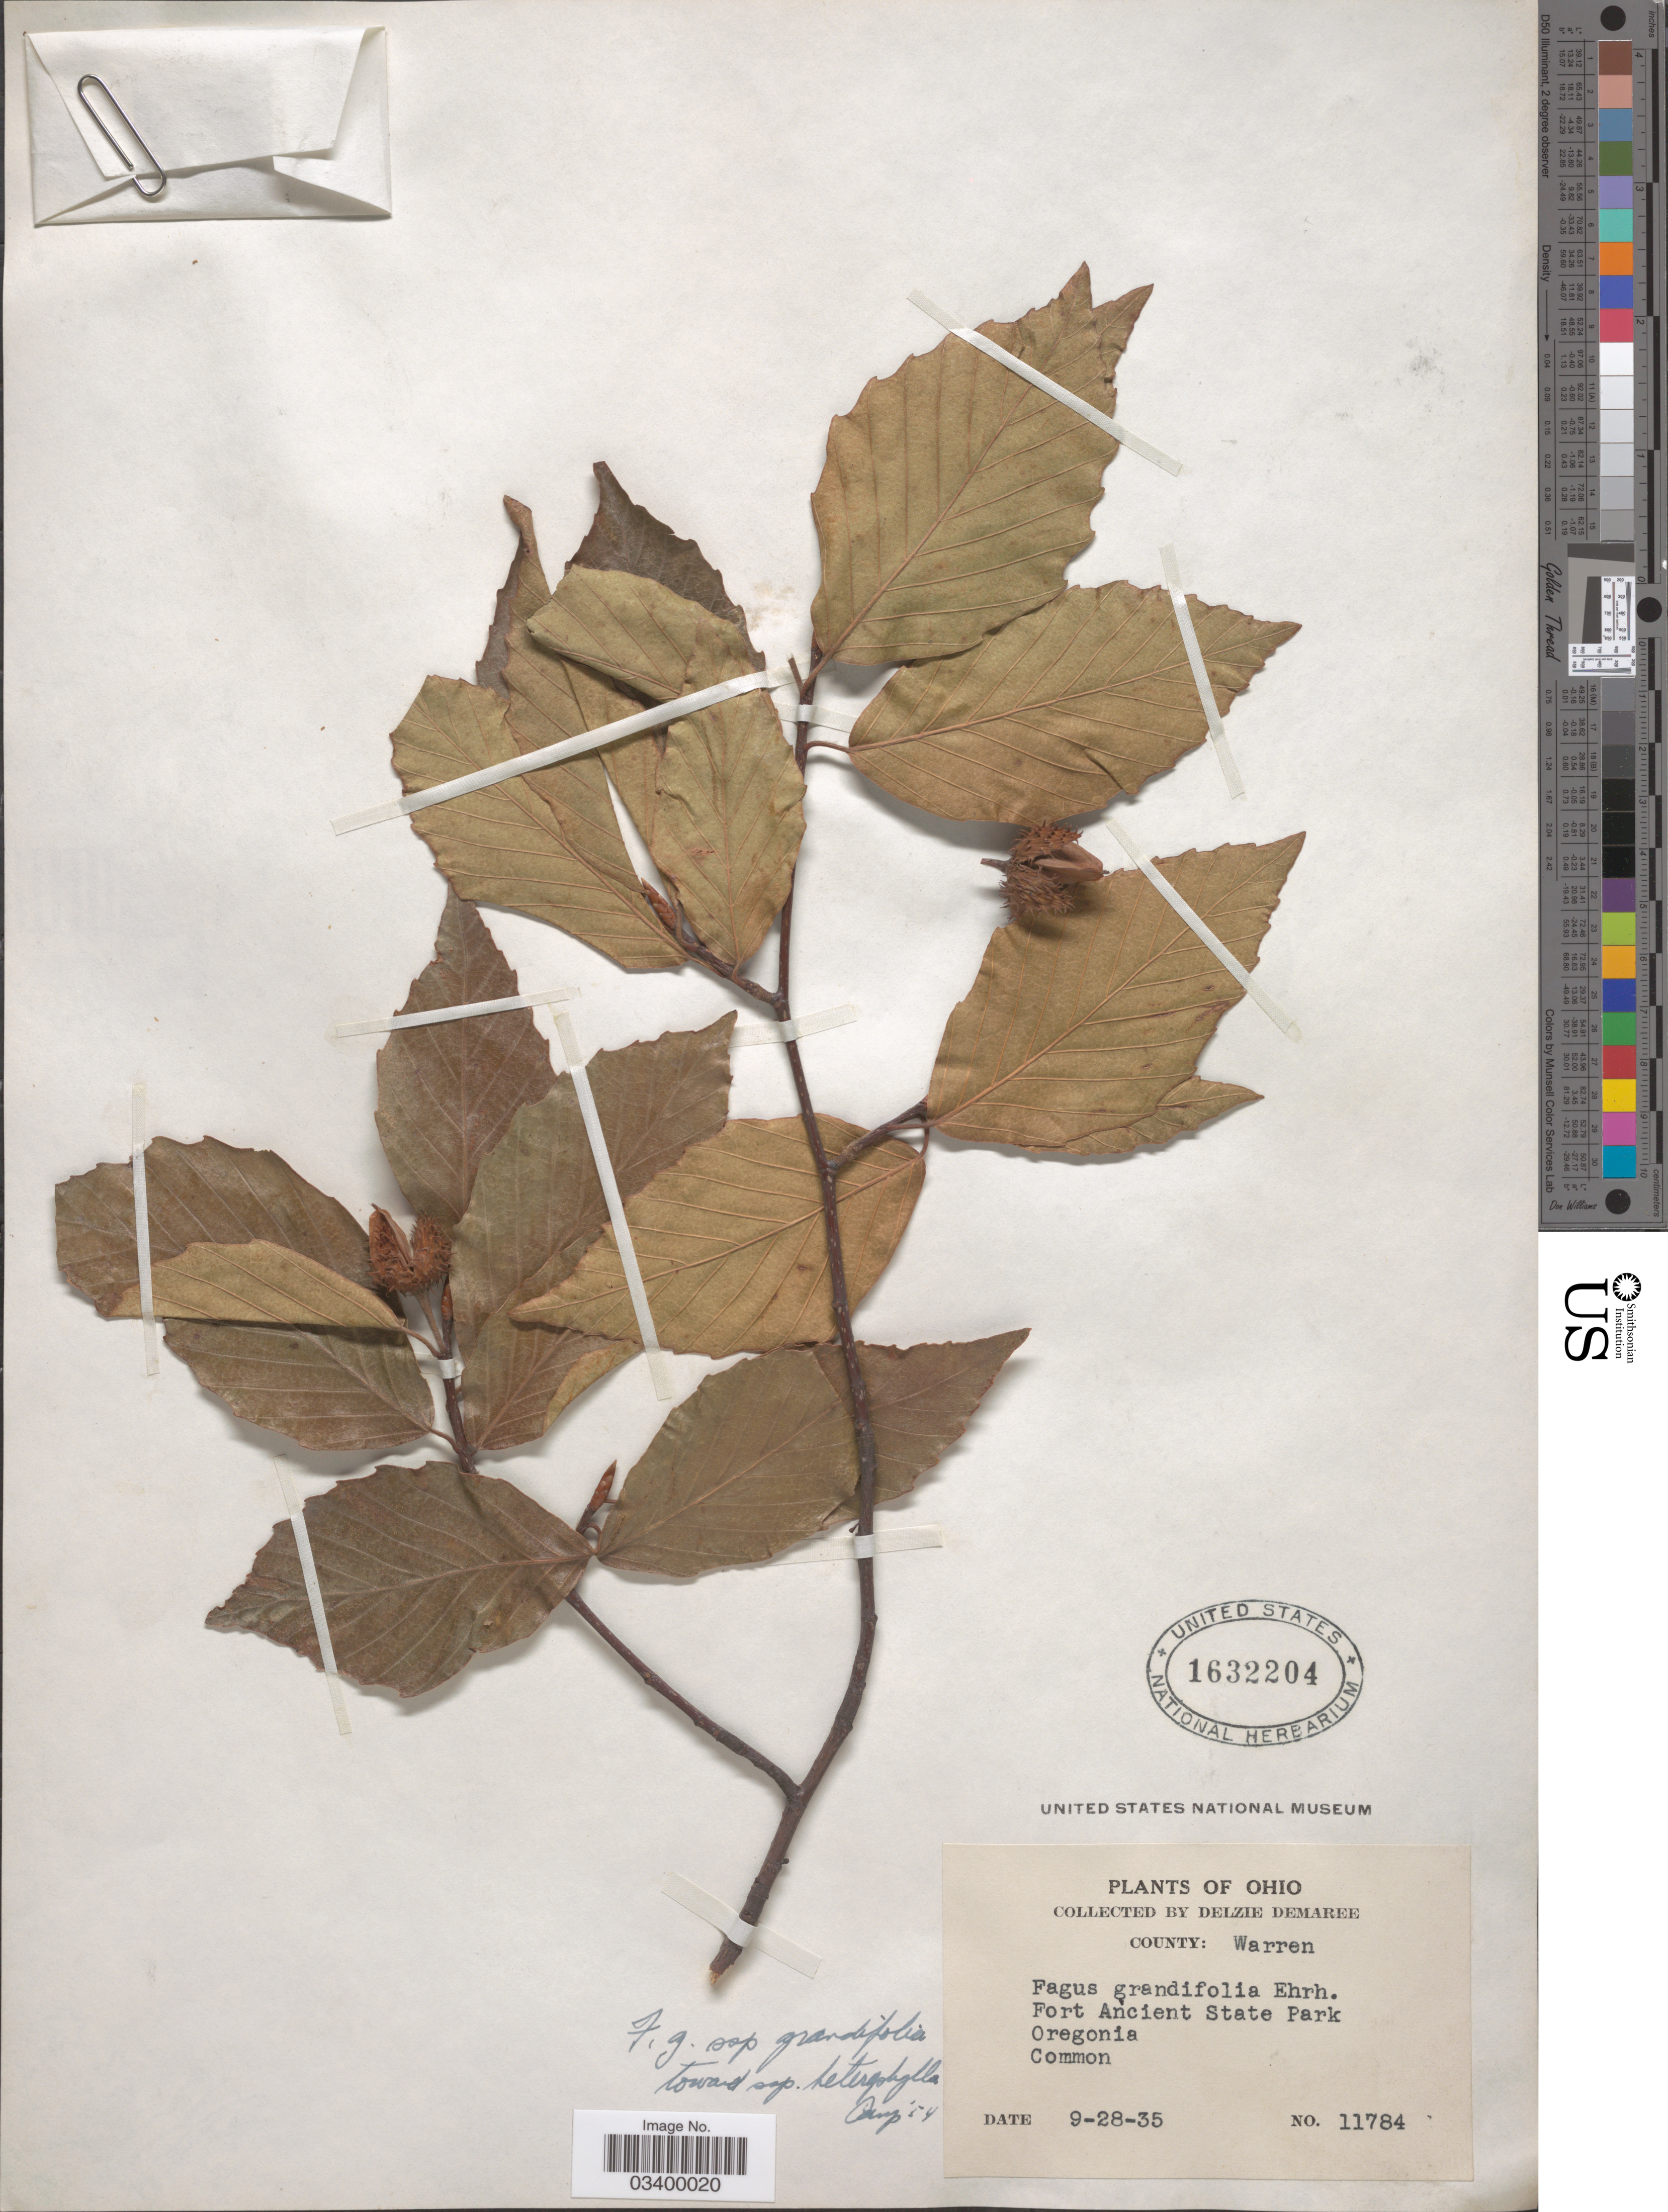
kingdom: Plantae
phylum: Tracheophyta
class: Magnoliopsida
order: Fagales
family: Fagaceae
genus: Fagus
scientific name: Fagus grandifolia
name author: Ehrh.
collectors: D. Demaree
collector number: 11784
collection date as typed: Transcribed d/m/y: 28/9/35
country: United States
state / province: Ohio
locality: County: Warren. Fort Ancient State Park Oregonia.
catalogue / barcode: US 1632204